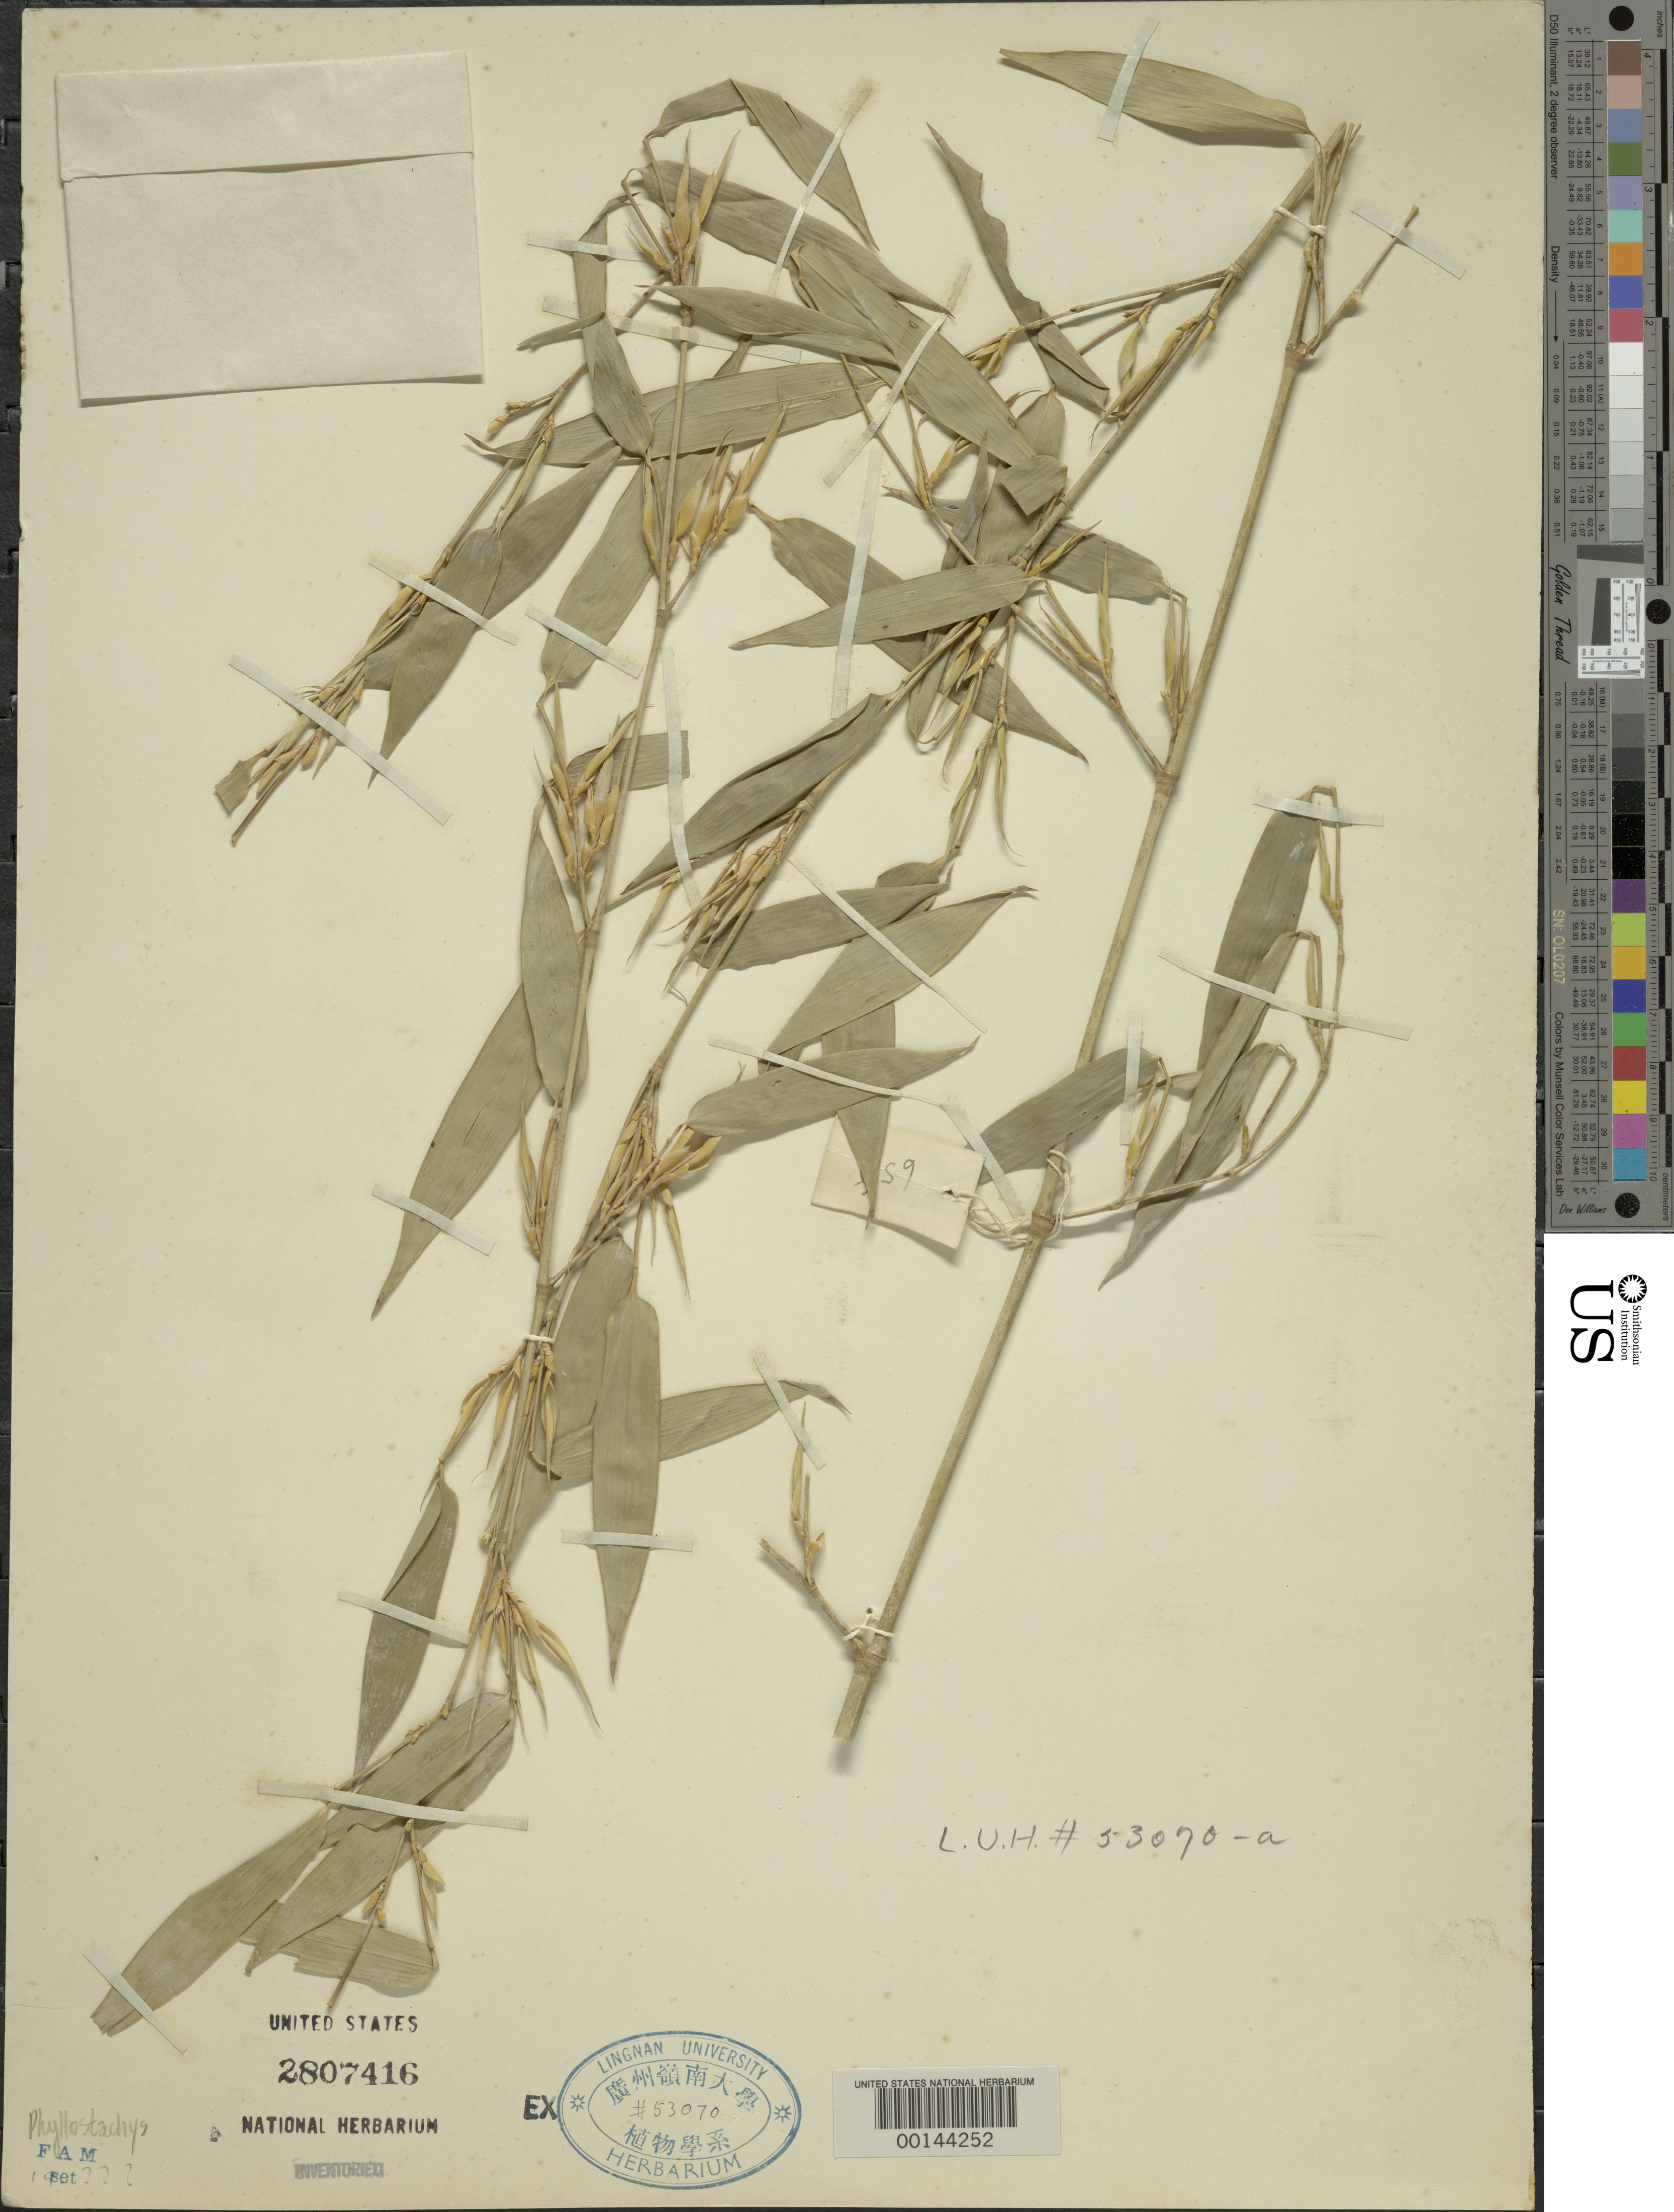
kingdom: Plantae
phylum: Tracheophyta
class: Liliopsida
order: Poales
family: Poaceae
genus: Phyllostachys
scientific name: Phyllostachys sp.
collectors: J. Rose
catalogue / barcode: US 2807416